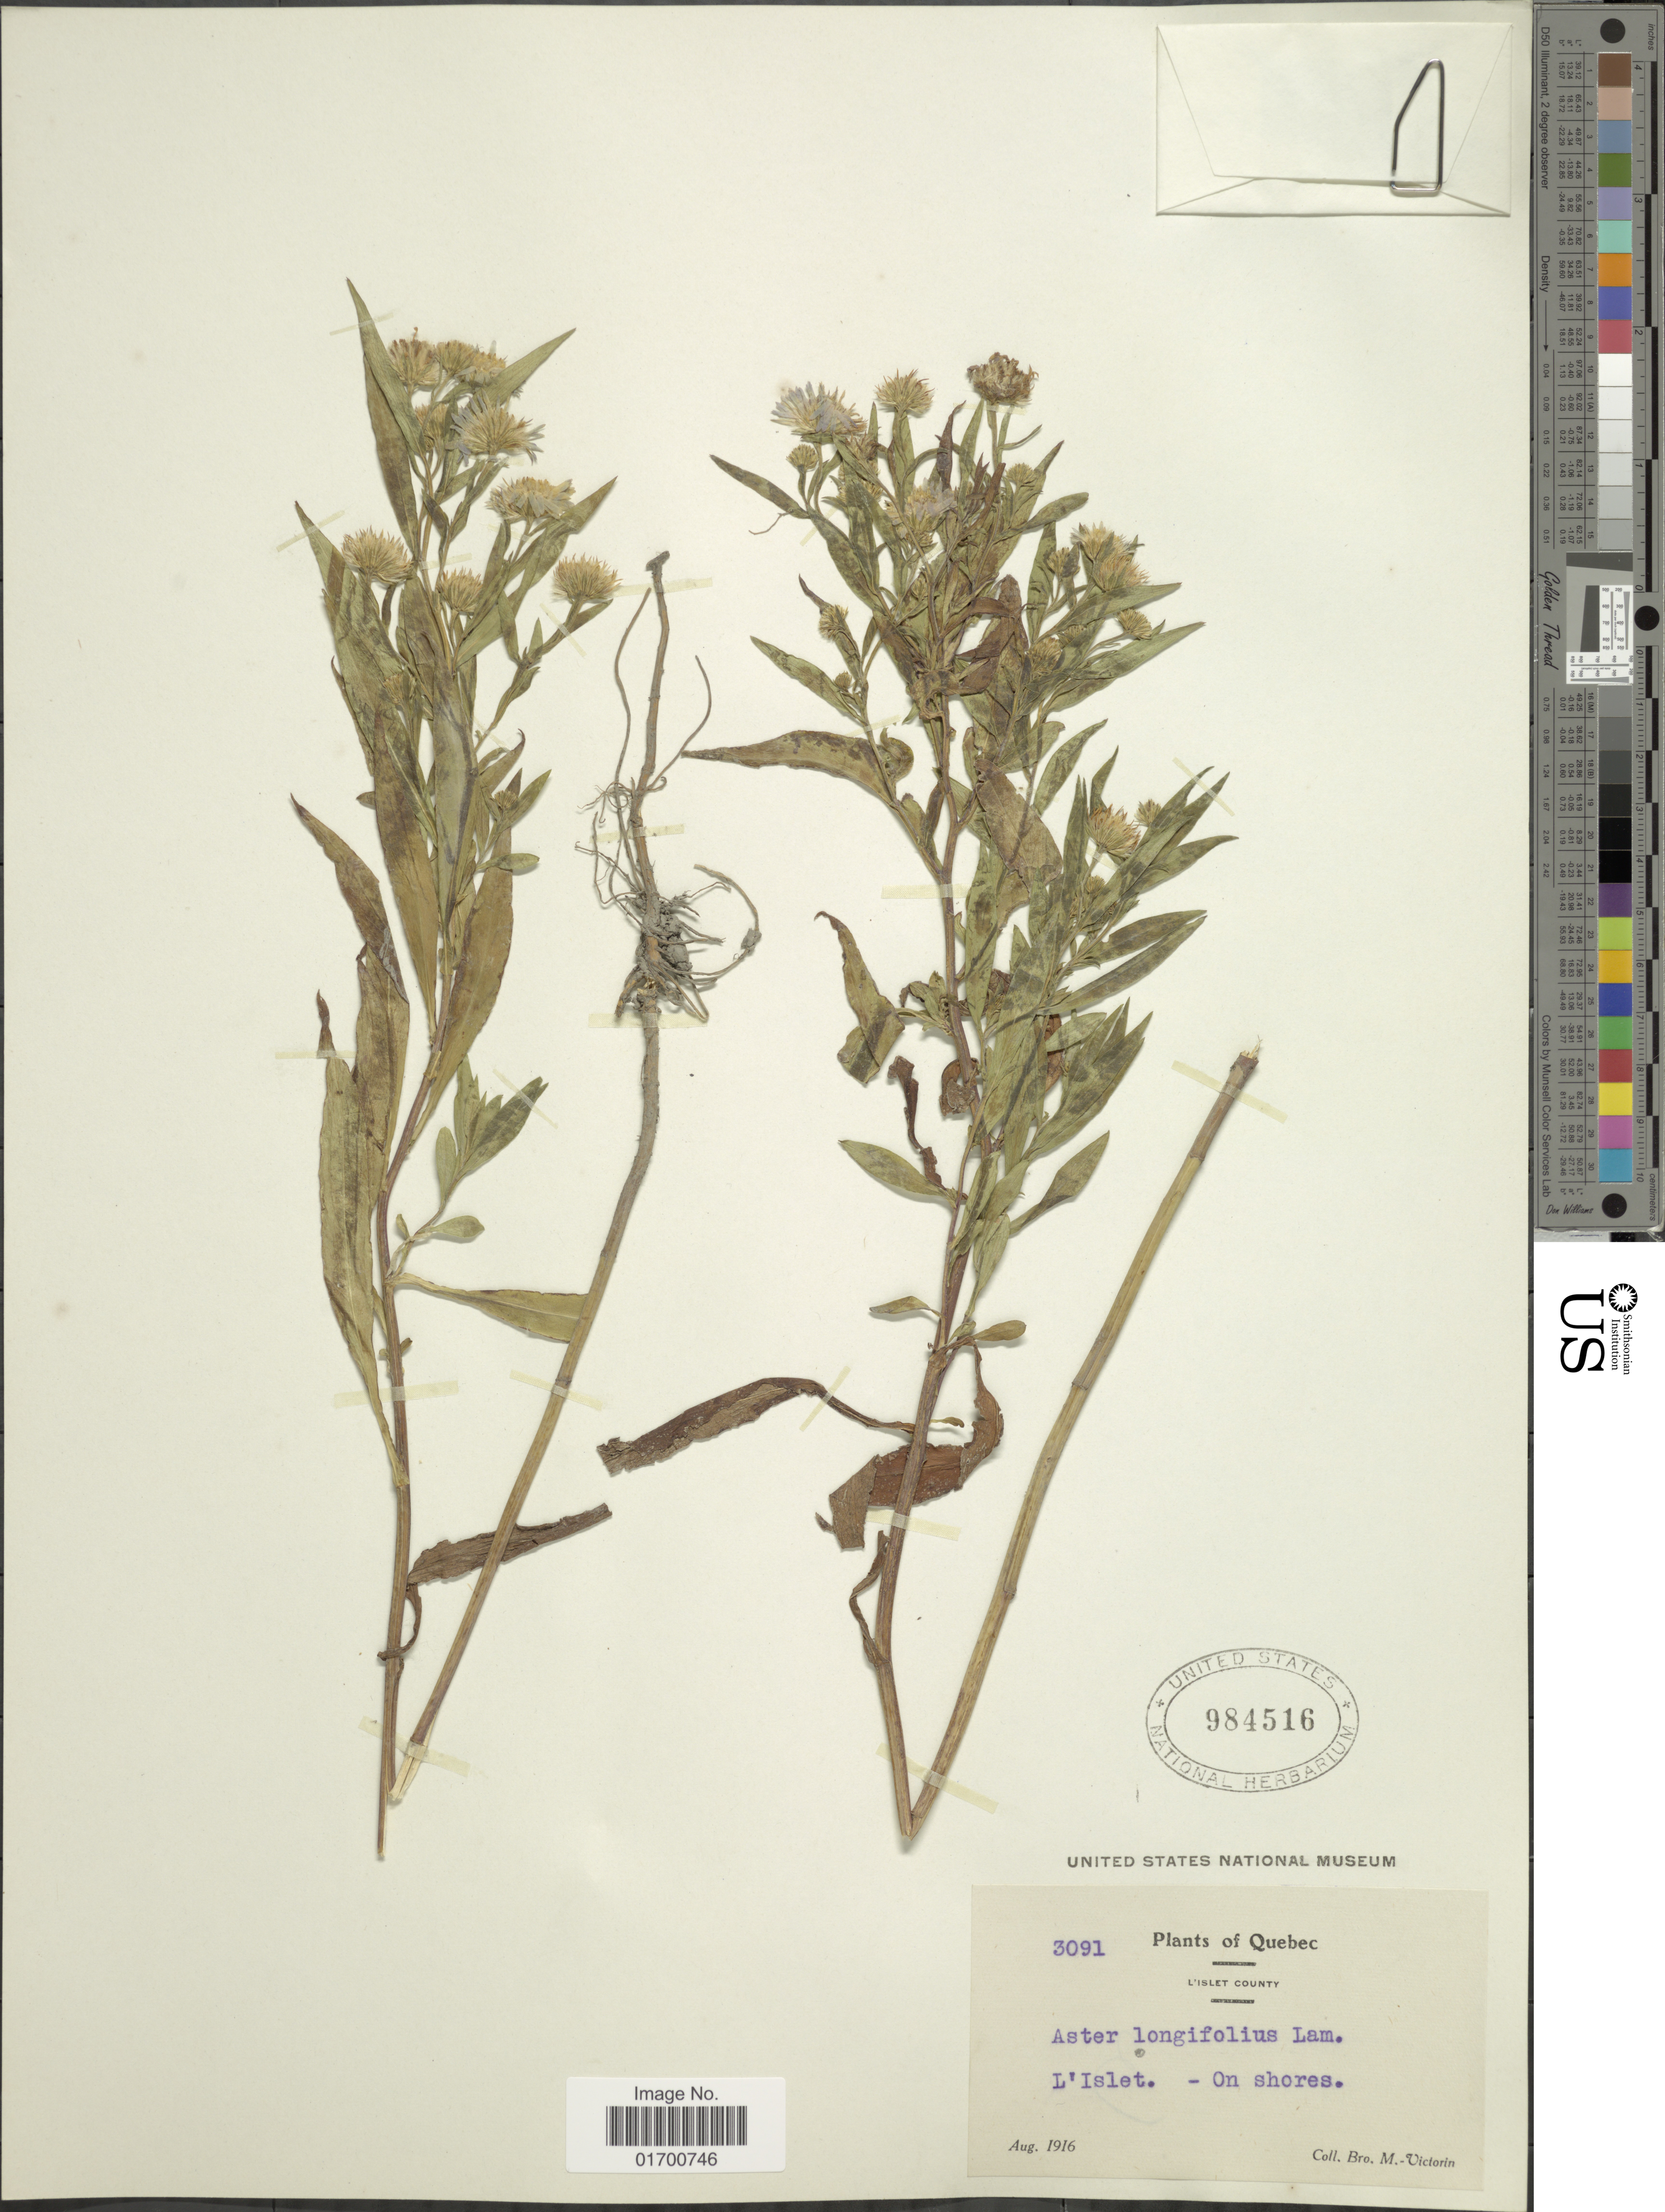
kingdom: Plantae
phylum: Tracheophyta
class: Magnoliopsida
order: Asterales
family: Asteraceae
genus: Symphyotrichum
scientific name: Symphyotrichum longifolium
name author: (Lam.) G.L. Nesom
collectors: Fr. Marie-Victorin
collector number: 3091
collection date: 1916-08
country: Canada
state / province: Quebec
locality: L'Islet County, I'Islet - on shores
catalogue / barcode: US 984516